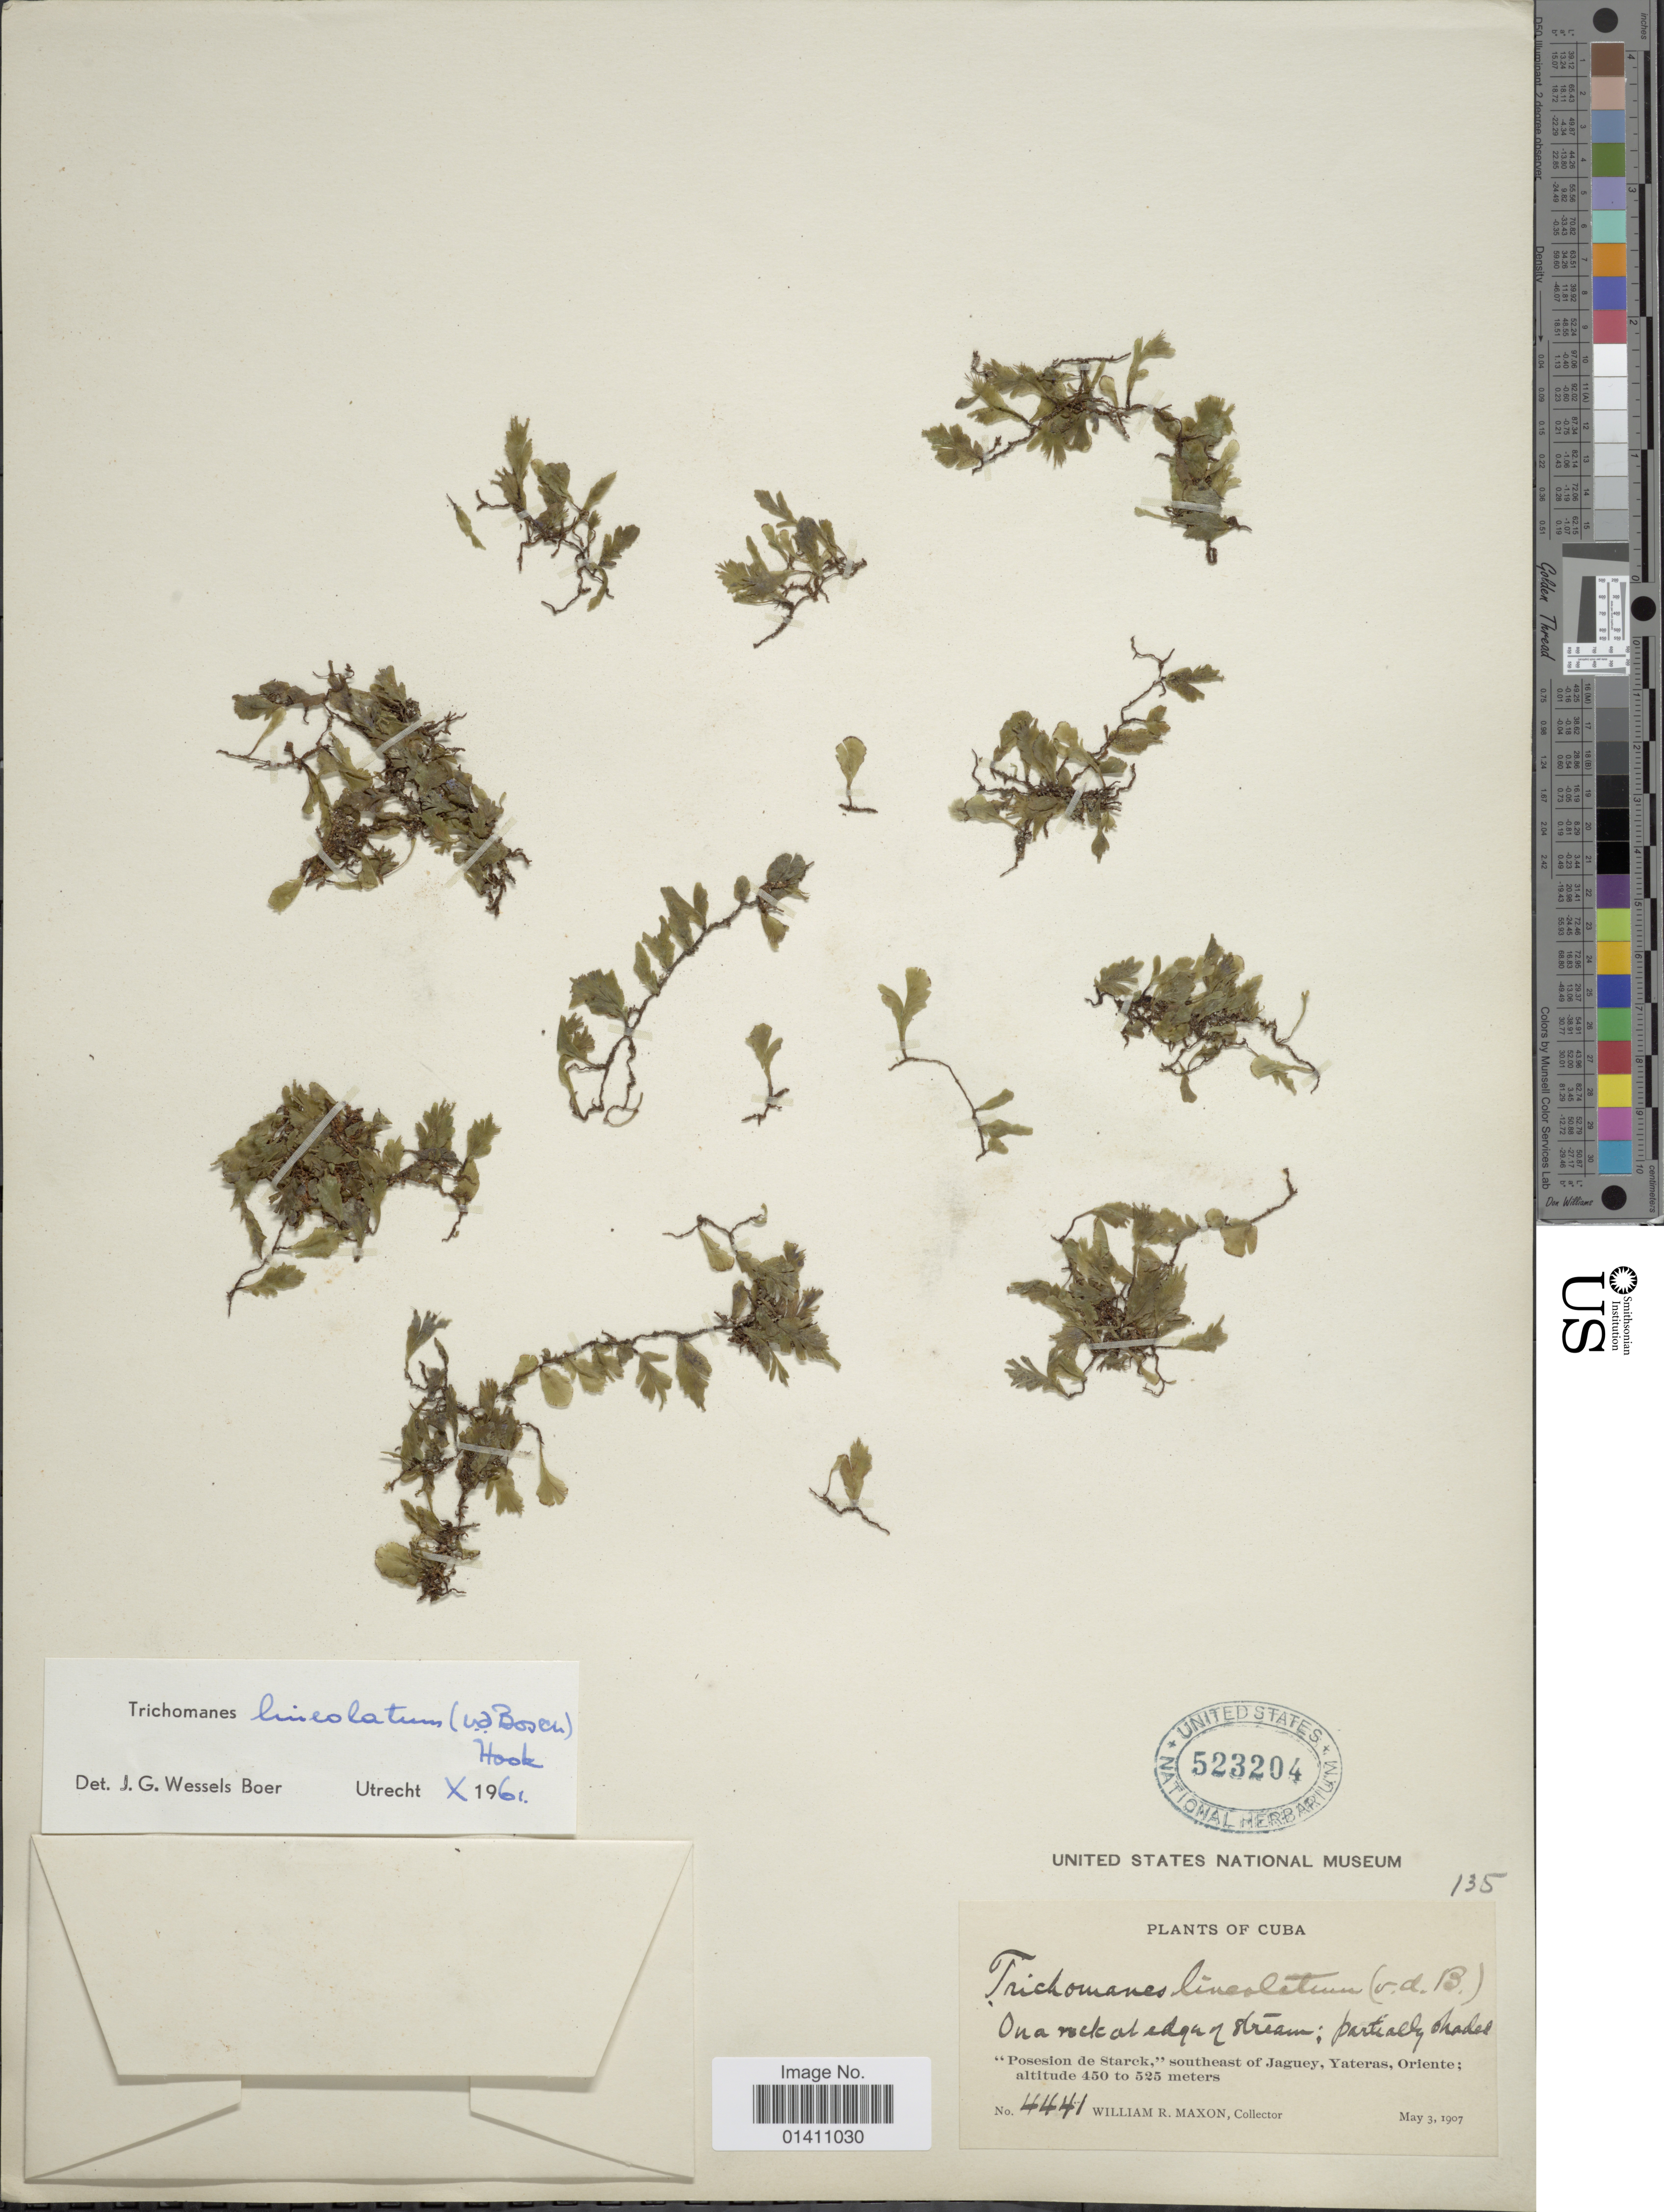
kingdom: Plantae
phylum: Tracheophyta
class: Polypodiopsida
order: Hymenophyllales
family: Hymenophyllaceae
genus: Didymoglossum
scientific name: Didymoglossum lineolatum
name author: Bosch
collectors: W. R. Maxon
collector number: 4441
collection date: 1907-05-03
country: Cuba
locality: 'Posesion de Starck,' southeast of Jaguey, Yateras, Oriente.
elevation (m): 450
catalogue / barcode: US 523204